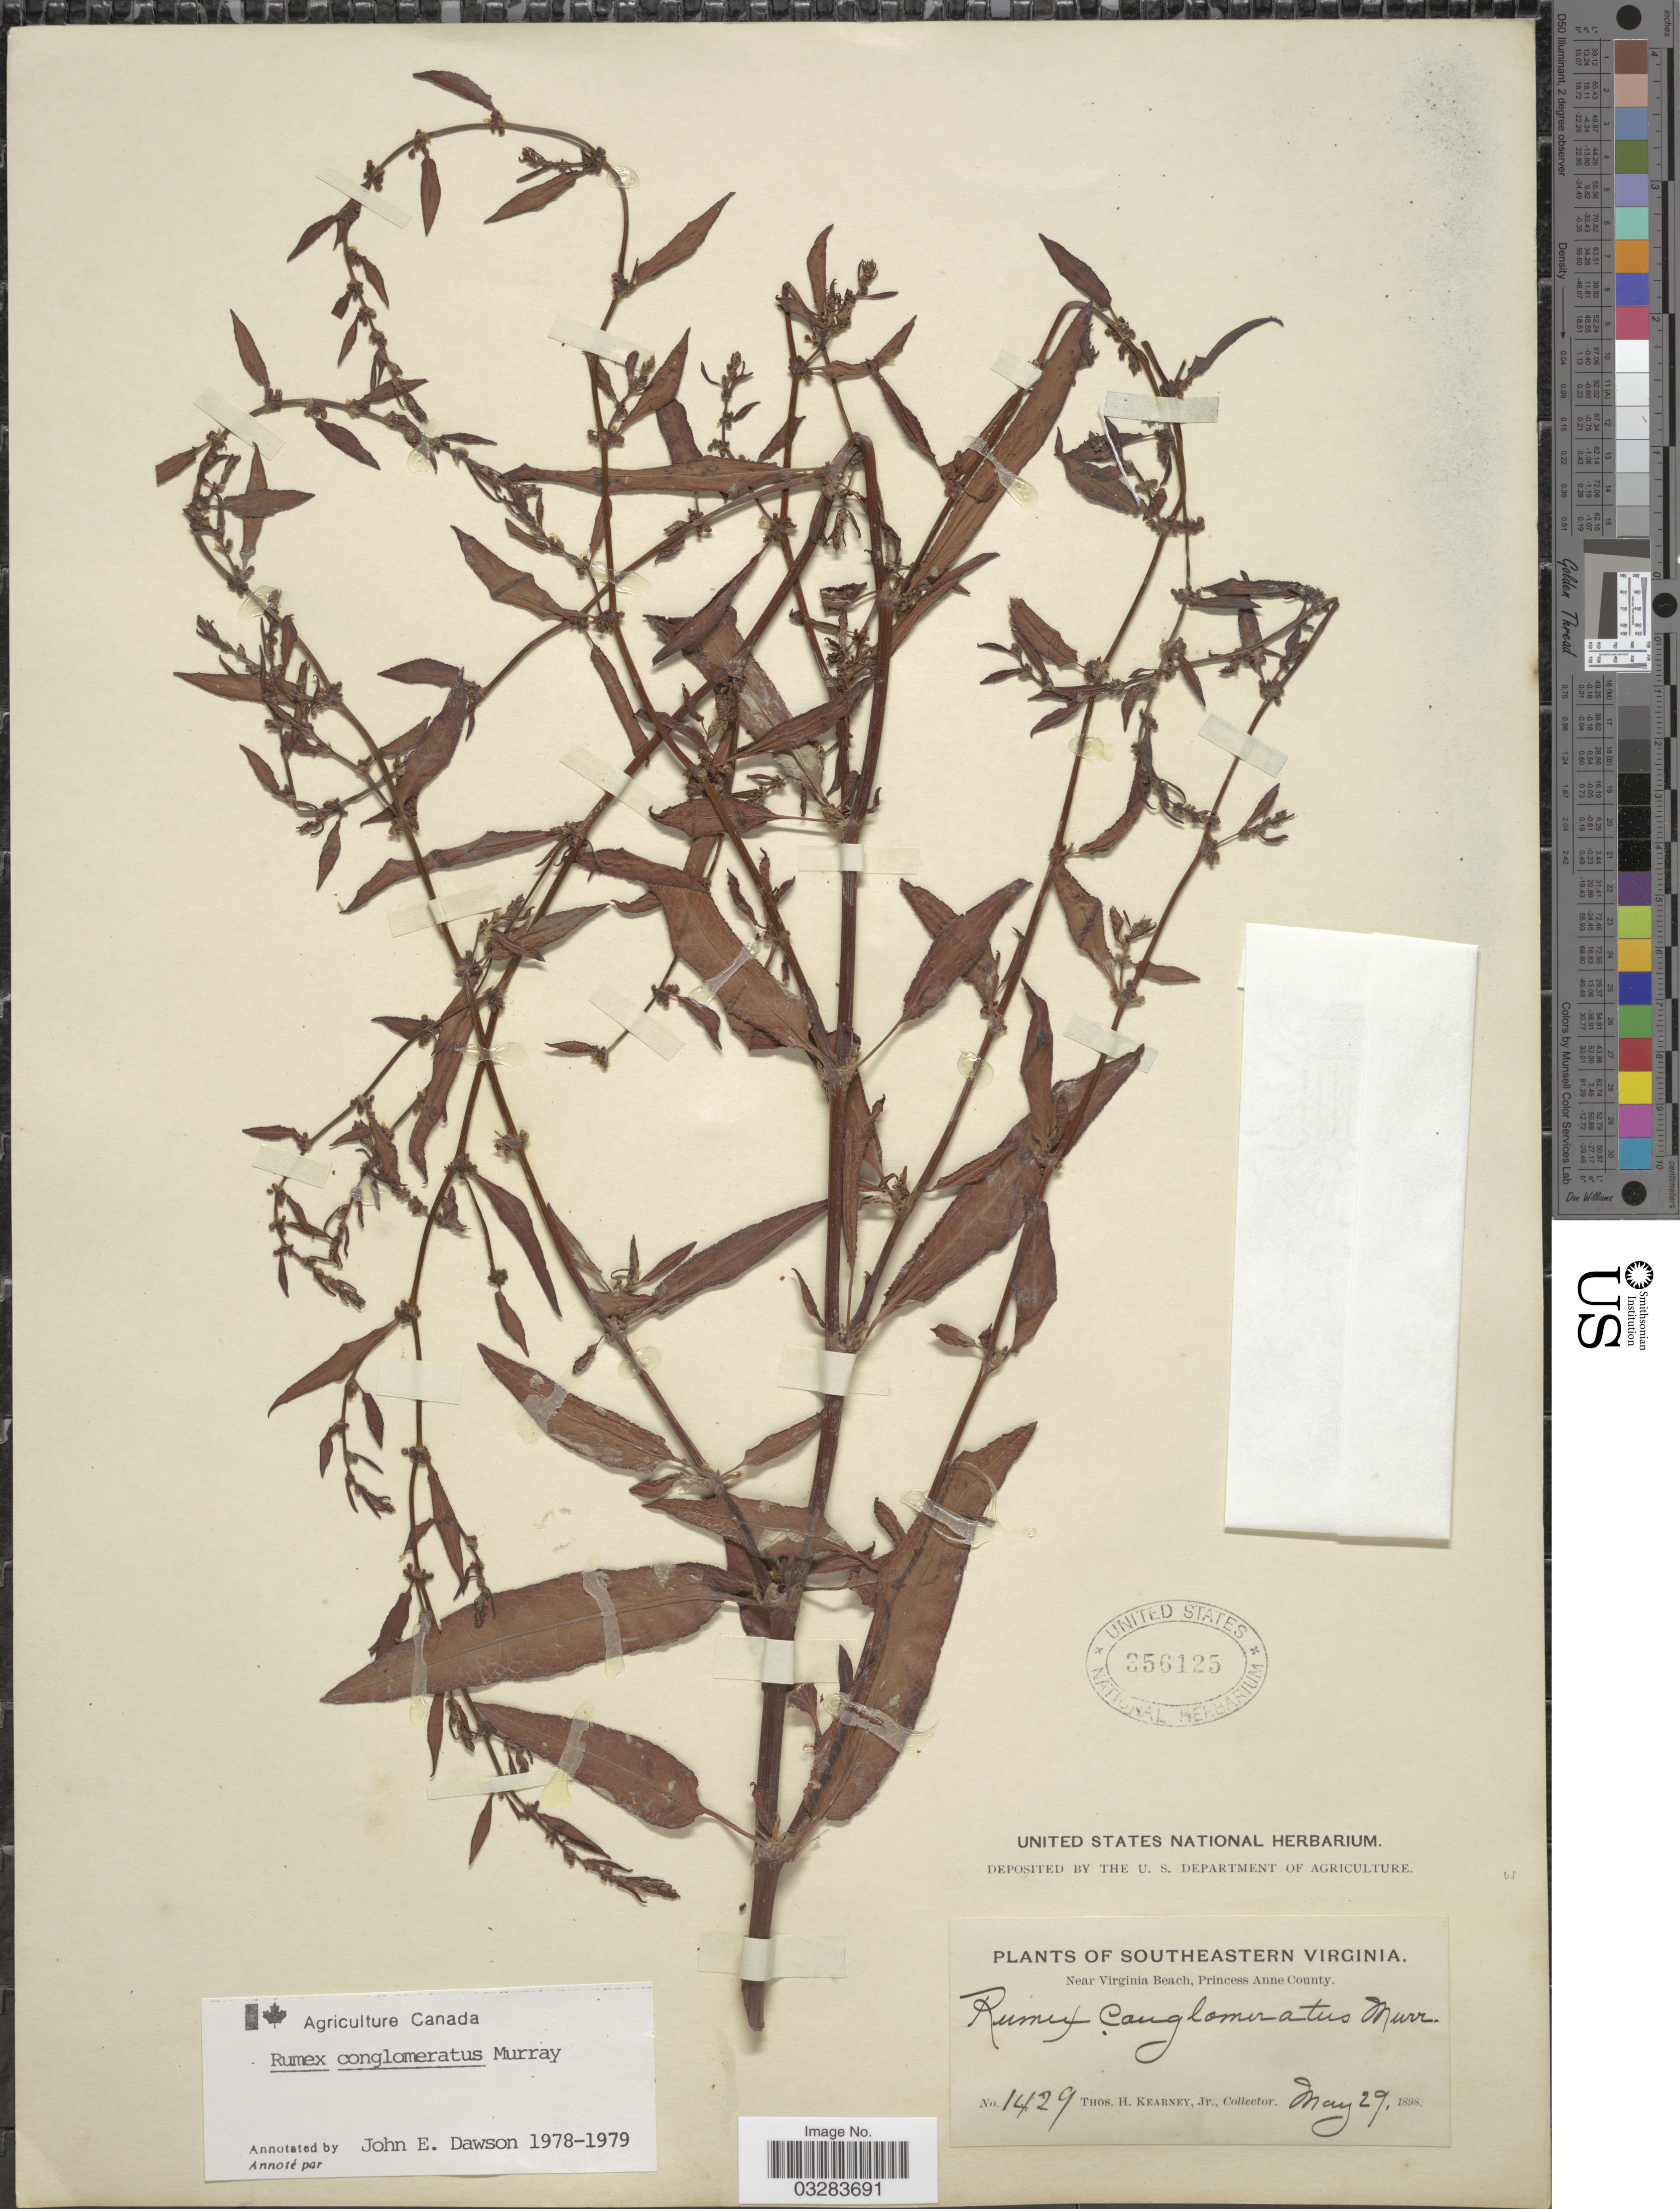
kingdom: Plantae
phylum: Tracheophyta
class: Magnoliopsida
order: Caryophyllales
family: Polygonaceae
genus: Rumex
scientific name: Rumex conglomeratus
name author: Murray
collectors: T. H. Kearney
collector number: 1429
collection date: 1898-05-29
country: United States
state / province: Virginia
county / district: City of Virginia Beach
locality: Southeastern Virginia, Near Virginia Beach, Princess Anne (=historic county name) County.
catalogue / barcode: US 356125